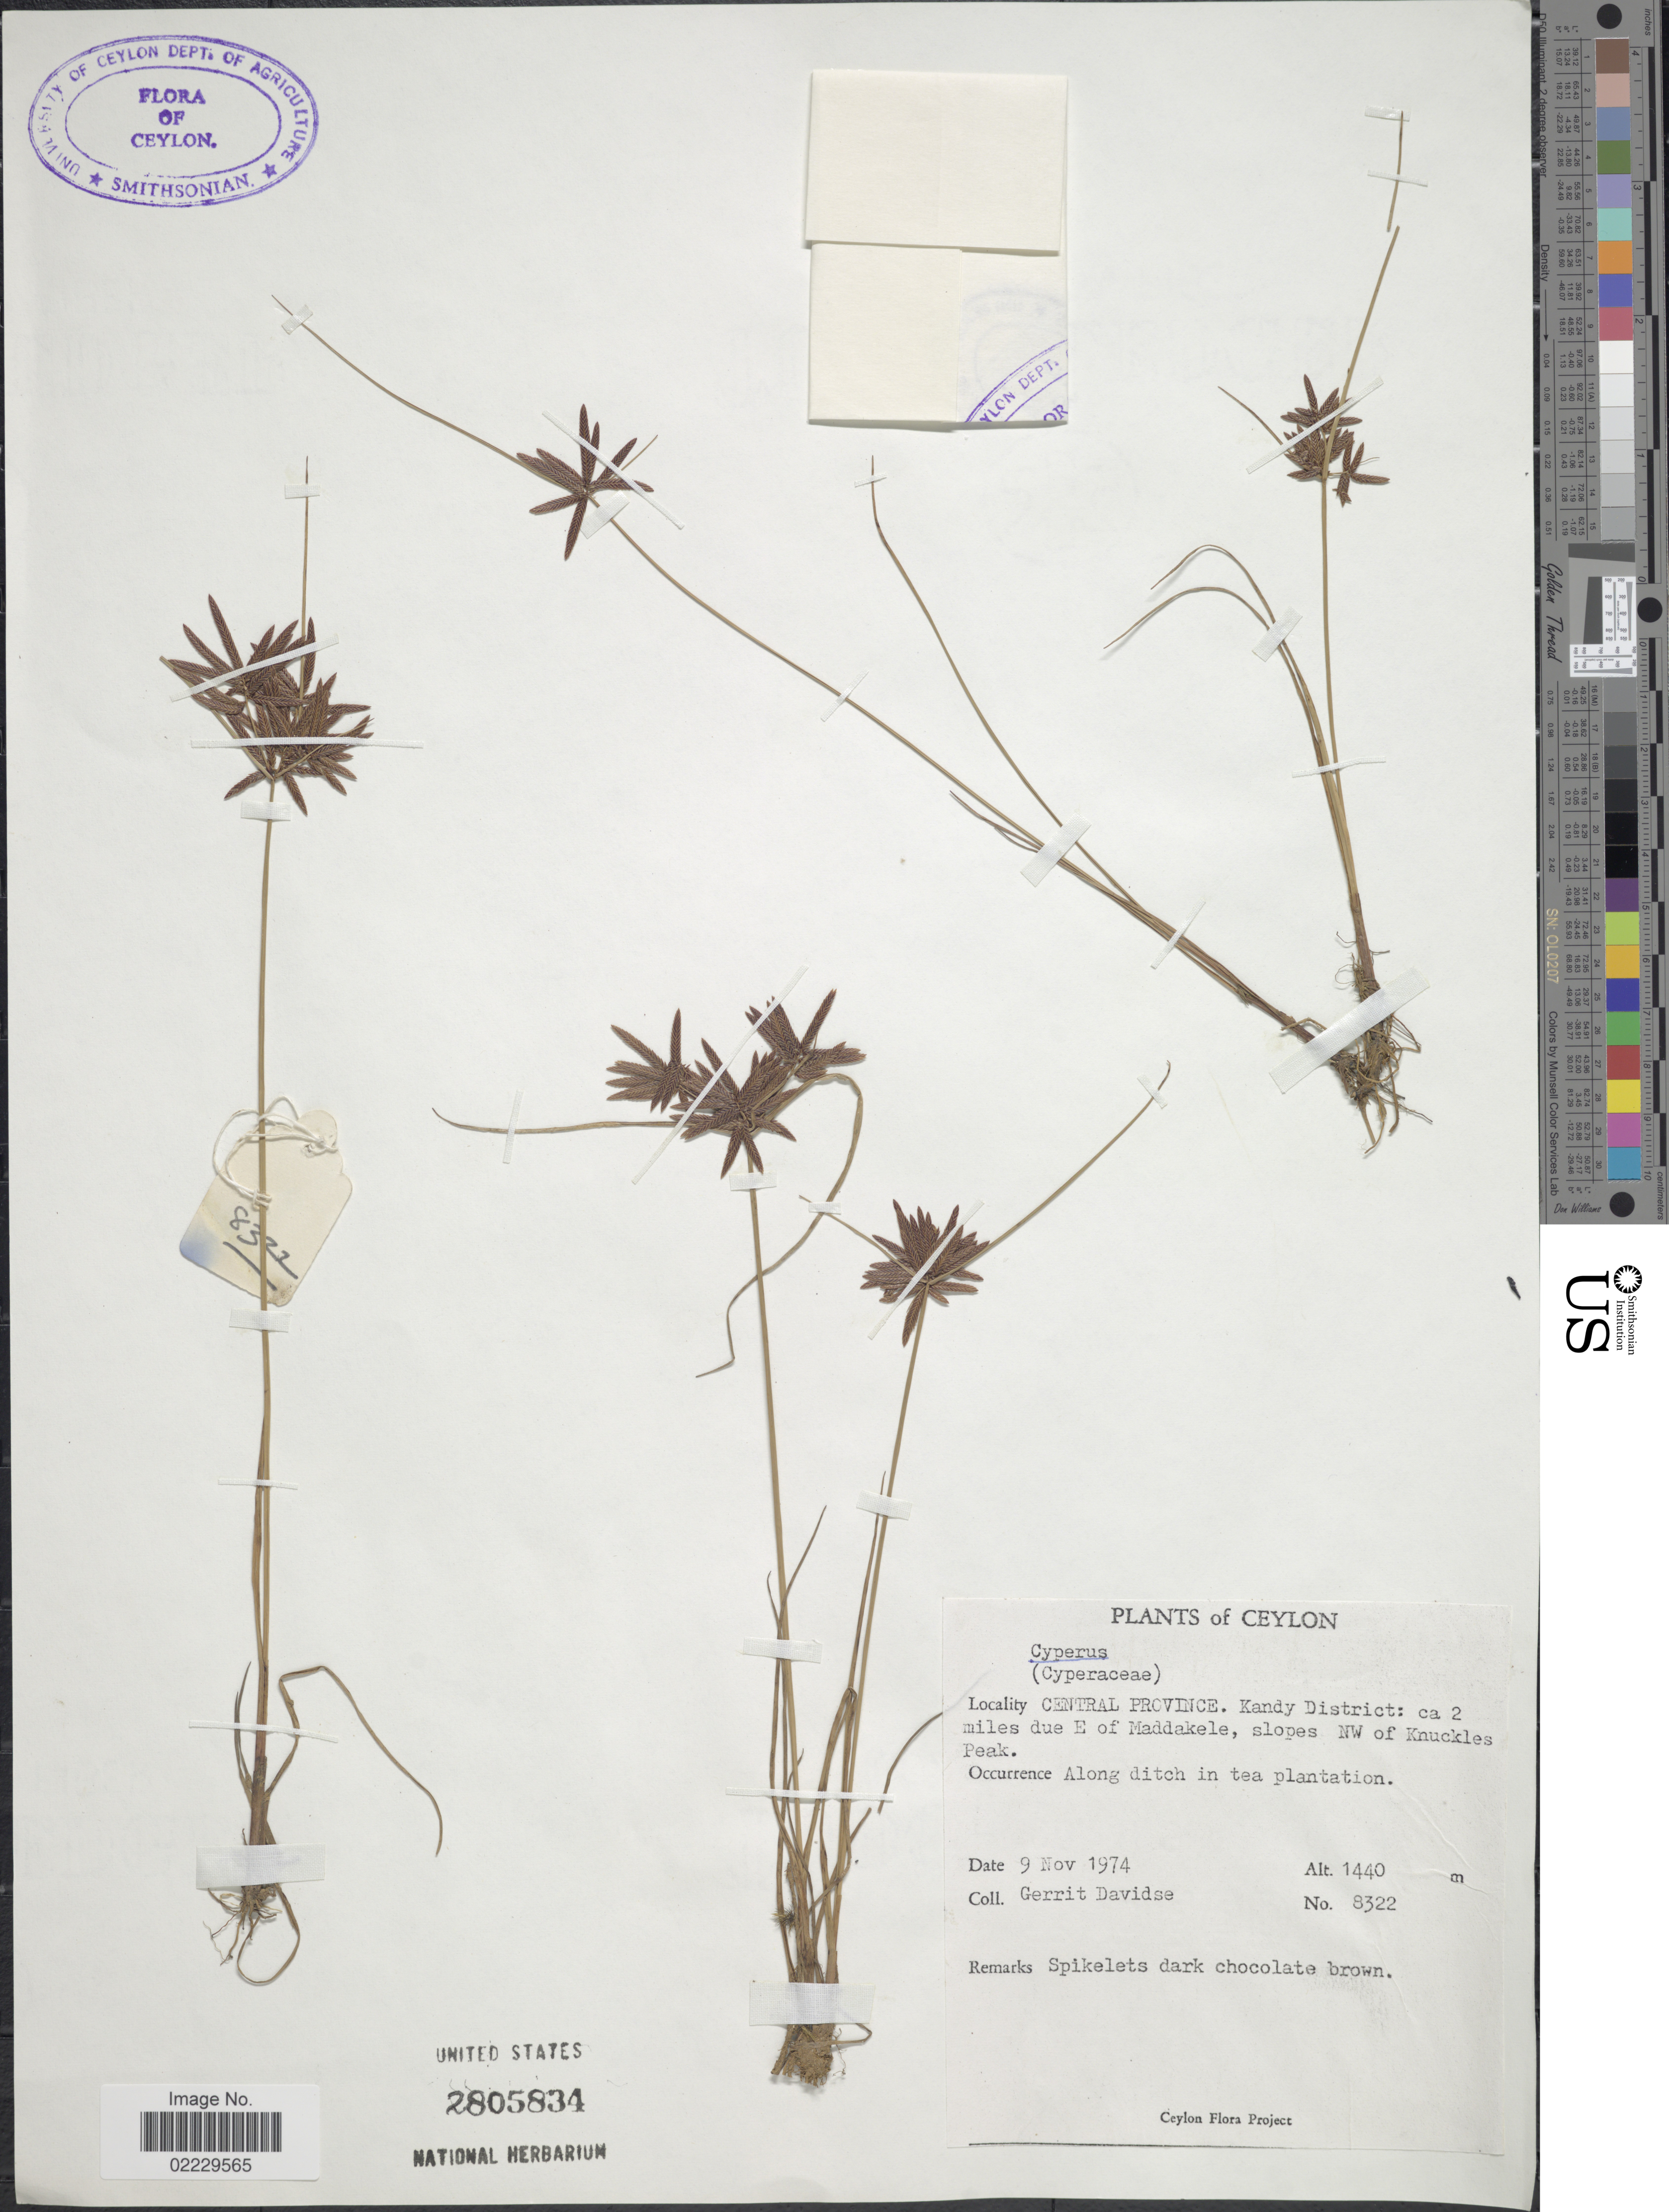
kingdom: Plantae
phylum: Tracheophyta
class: Liliopsida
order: Poales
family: Cyperaceae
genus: Fimbristylis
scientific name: Fimbristylis argentea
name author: (Rottb.) Vahl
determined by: Strong, Mark T., (BOT), Smithsonian Institution - National Museum of Natural History (UNITED STATES)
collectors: G. Davidse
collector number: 8322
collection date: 1974-11-09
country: Sri Lanka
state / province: Central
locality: Ceylon, Kandy District: ca. 2 miles due E of Maddakele, slopes NW of Knuckles Peak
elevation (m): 1440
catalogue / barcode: US 2805834